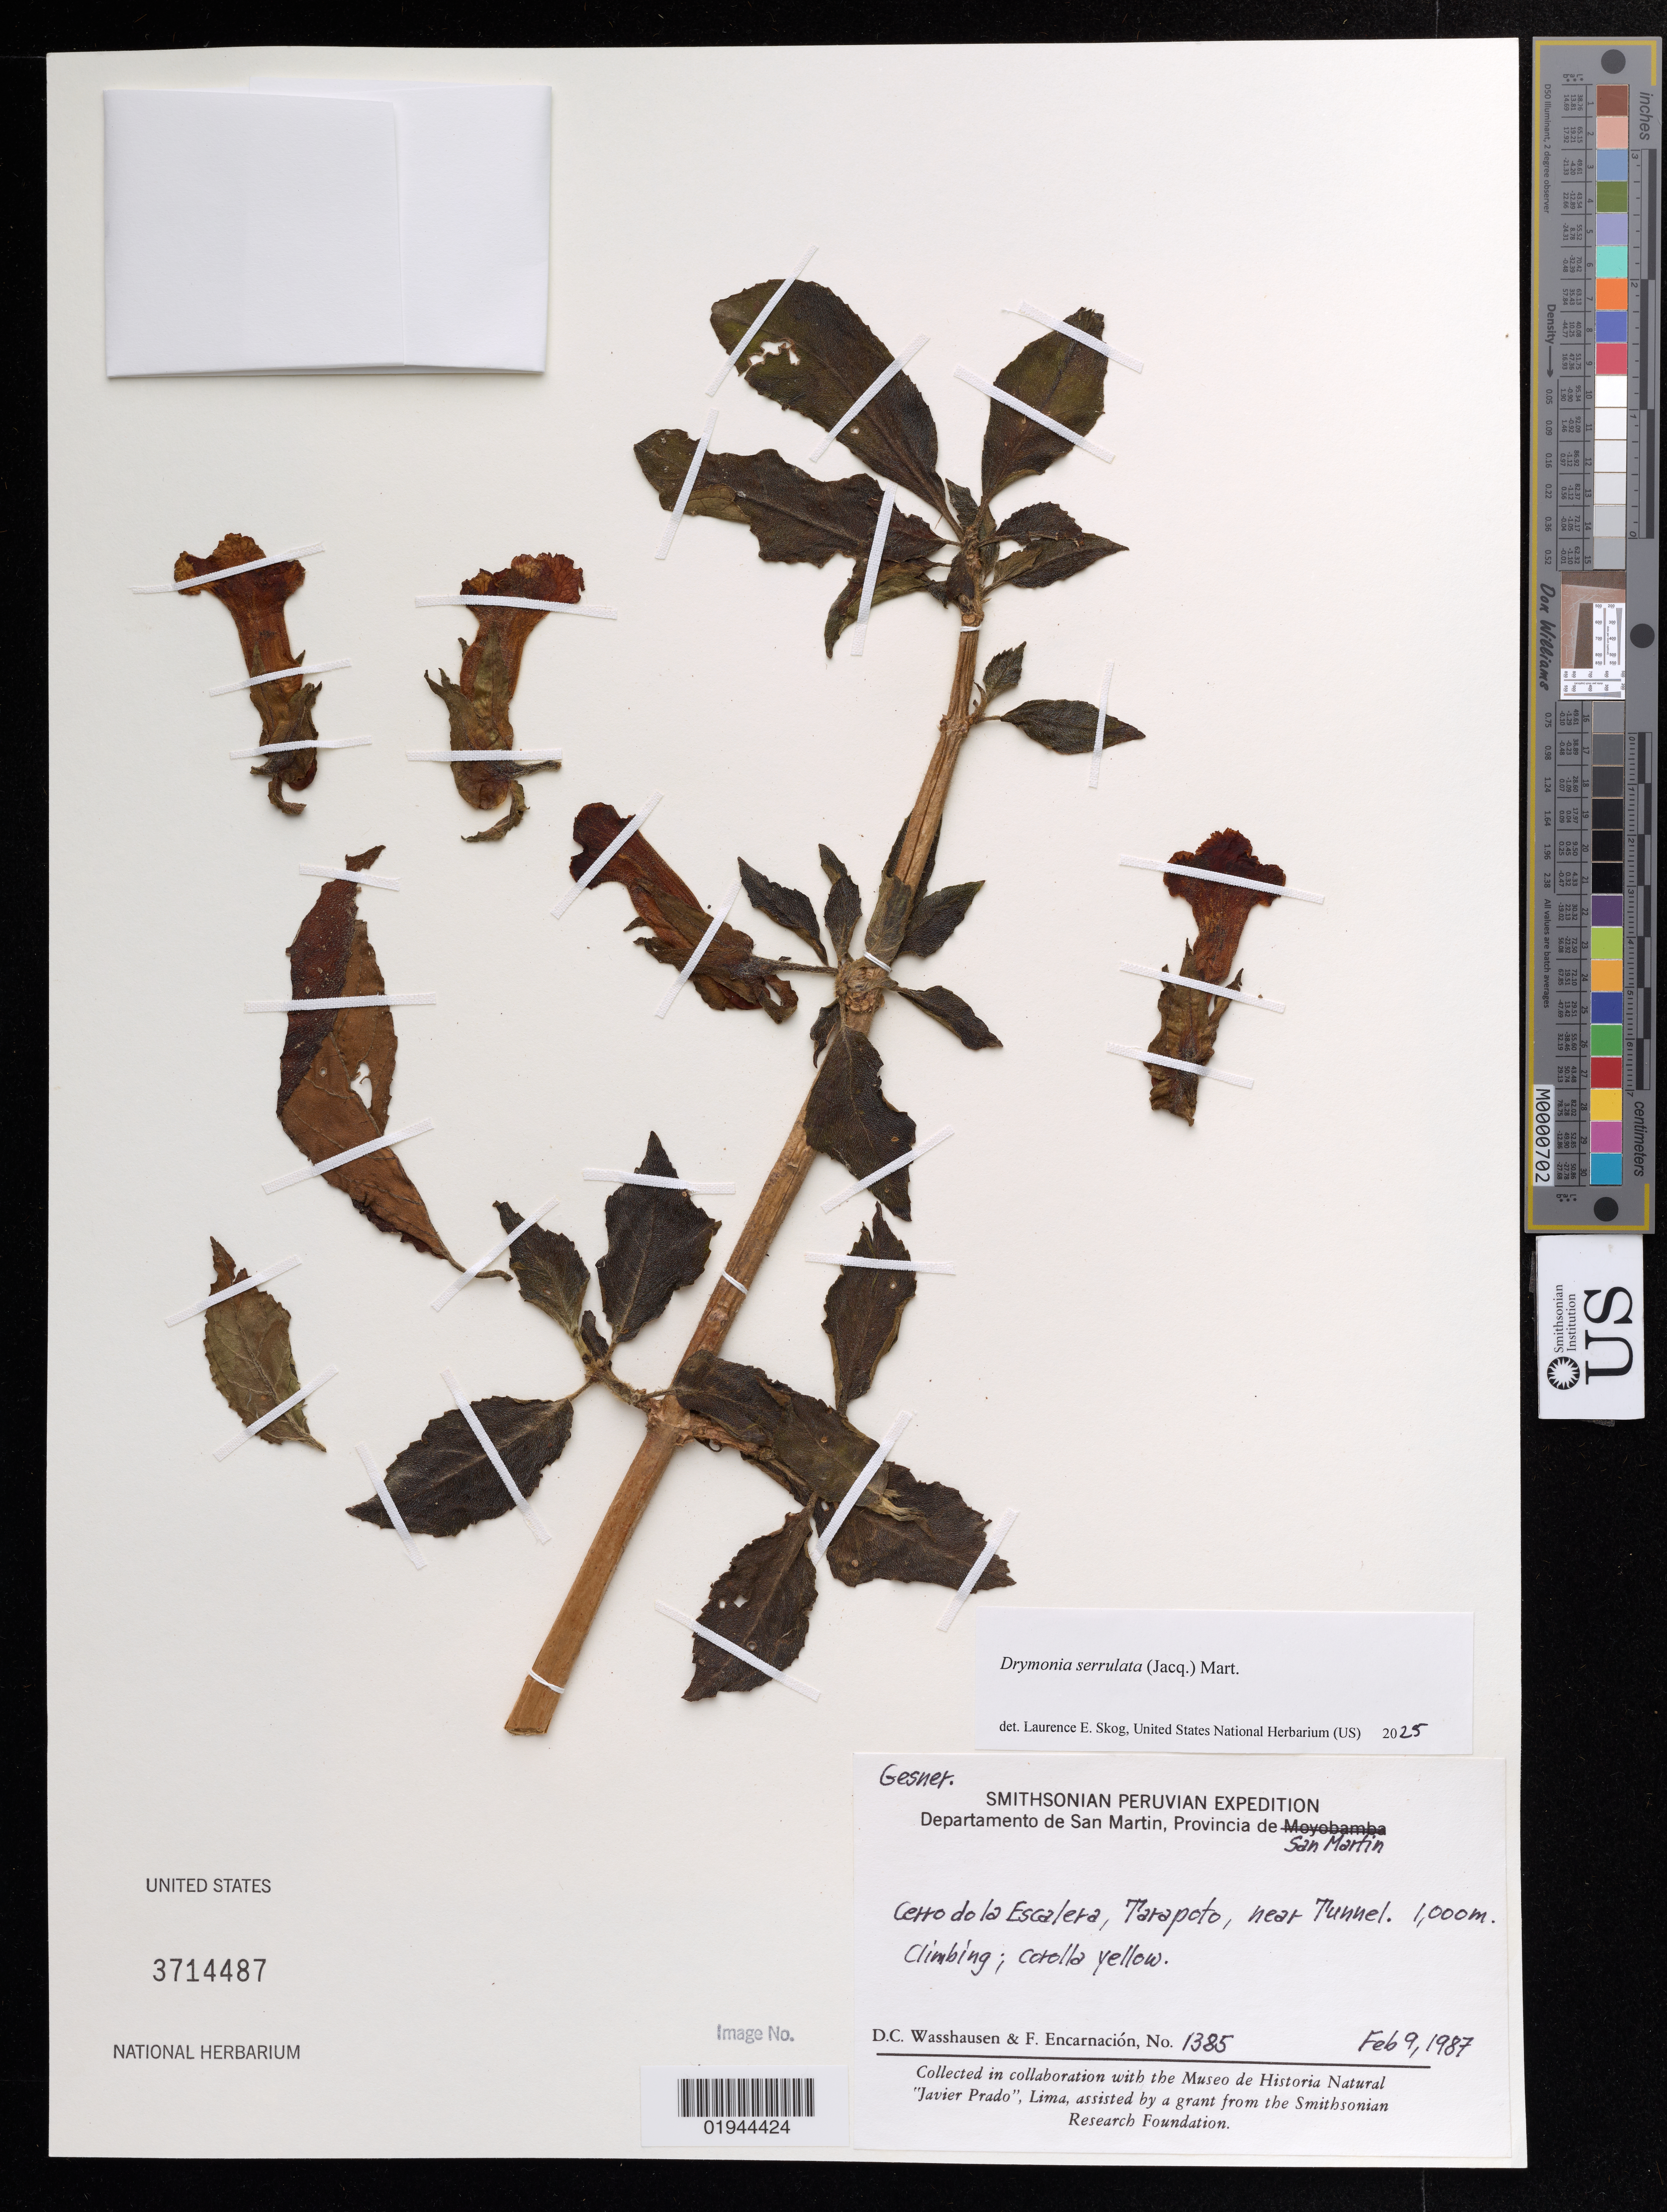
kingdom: Plantae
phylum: Tracheophyta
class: Magnoliopsida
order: Lamiales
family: Gesneriaceae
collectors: D. C. Wasshausen & F. Encarnación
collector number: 1385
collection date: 1987-02-09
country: Peru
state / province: San Martín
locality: Cerro de la Escalera, Tarapoto, near Tunnel.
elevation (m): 1000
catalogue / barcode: US 3714487